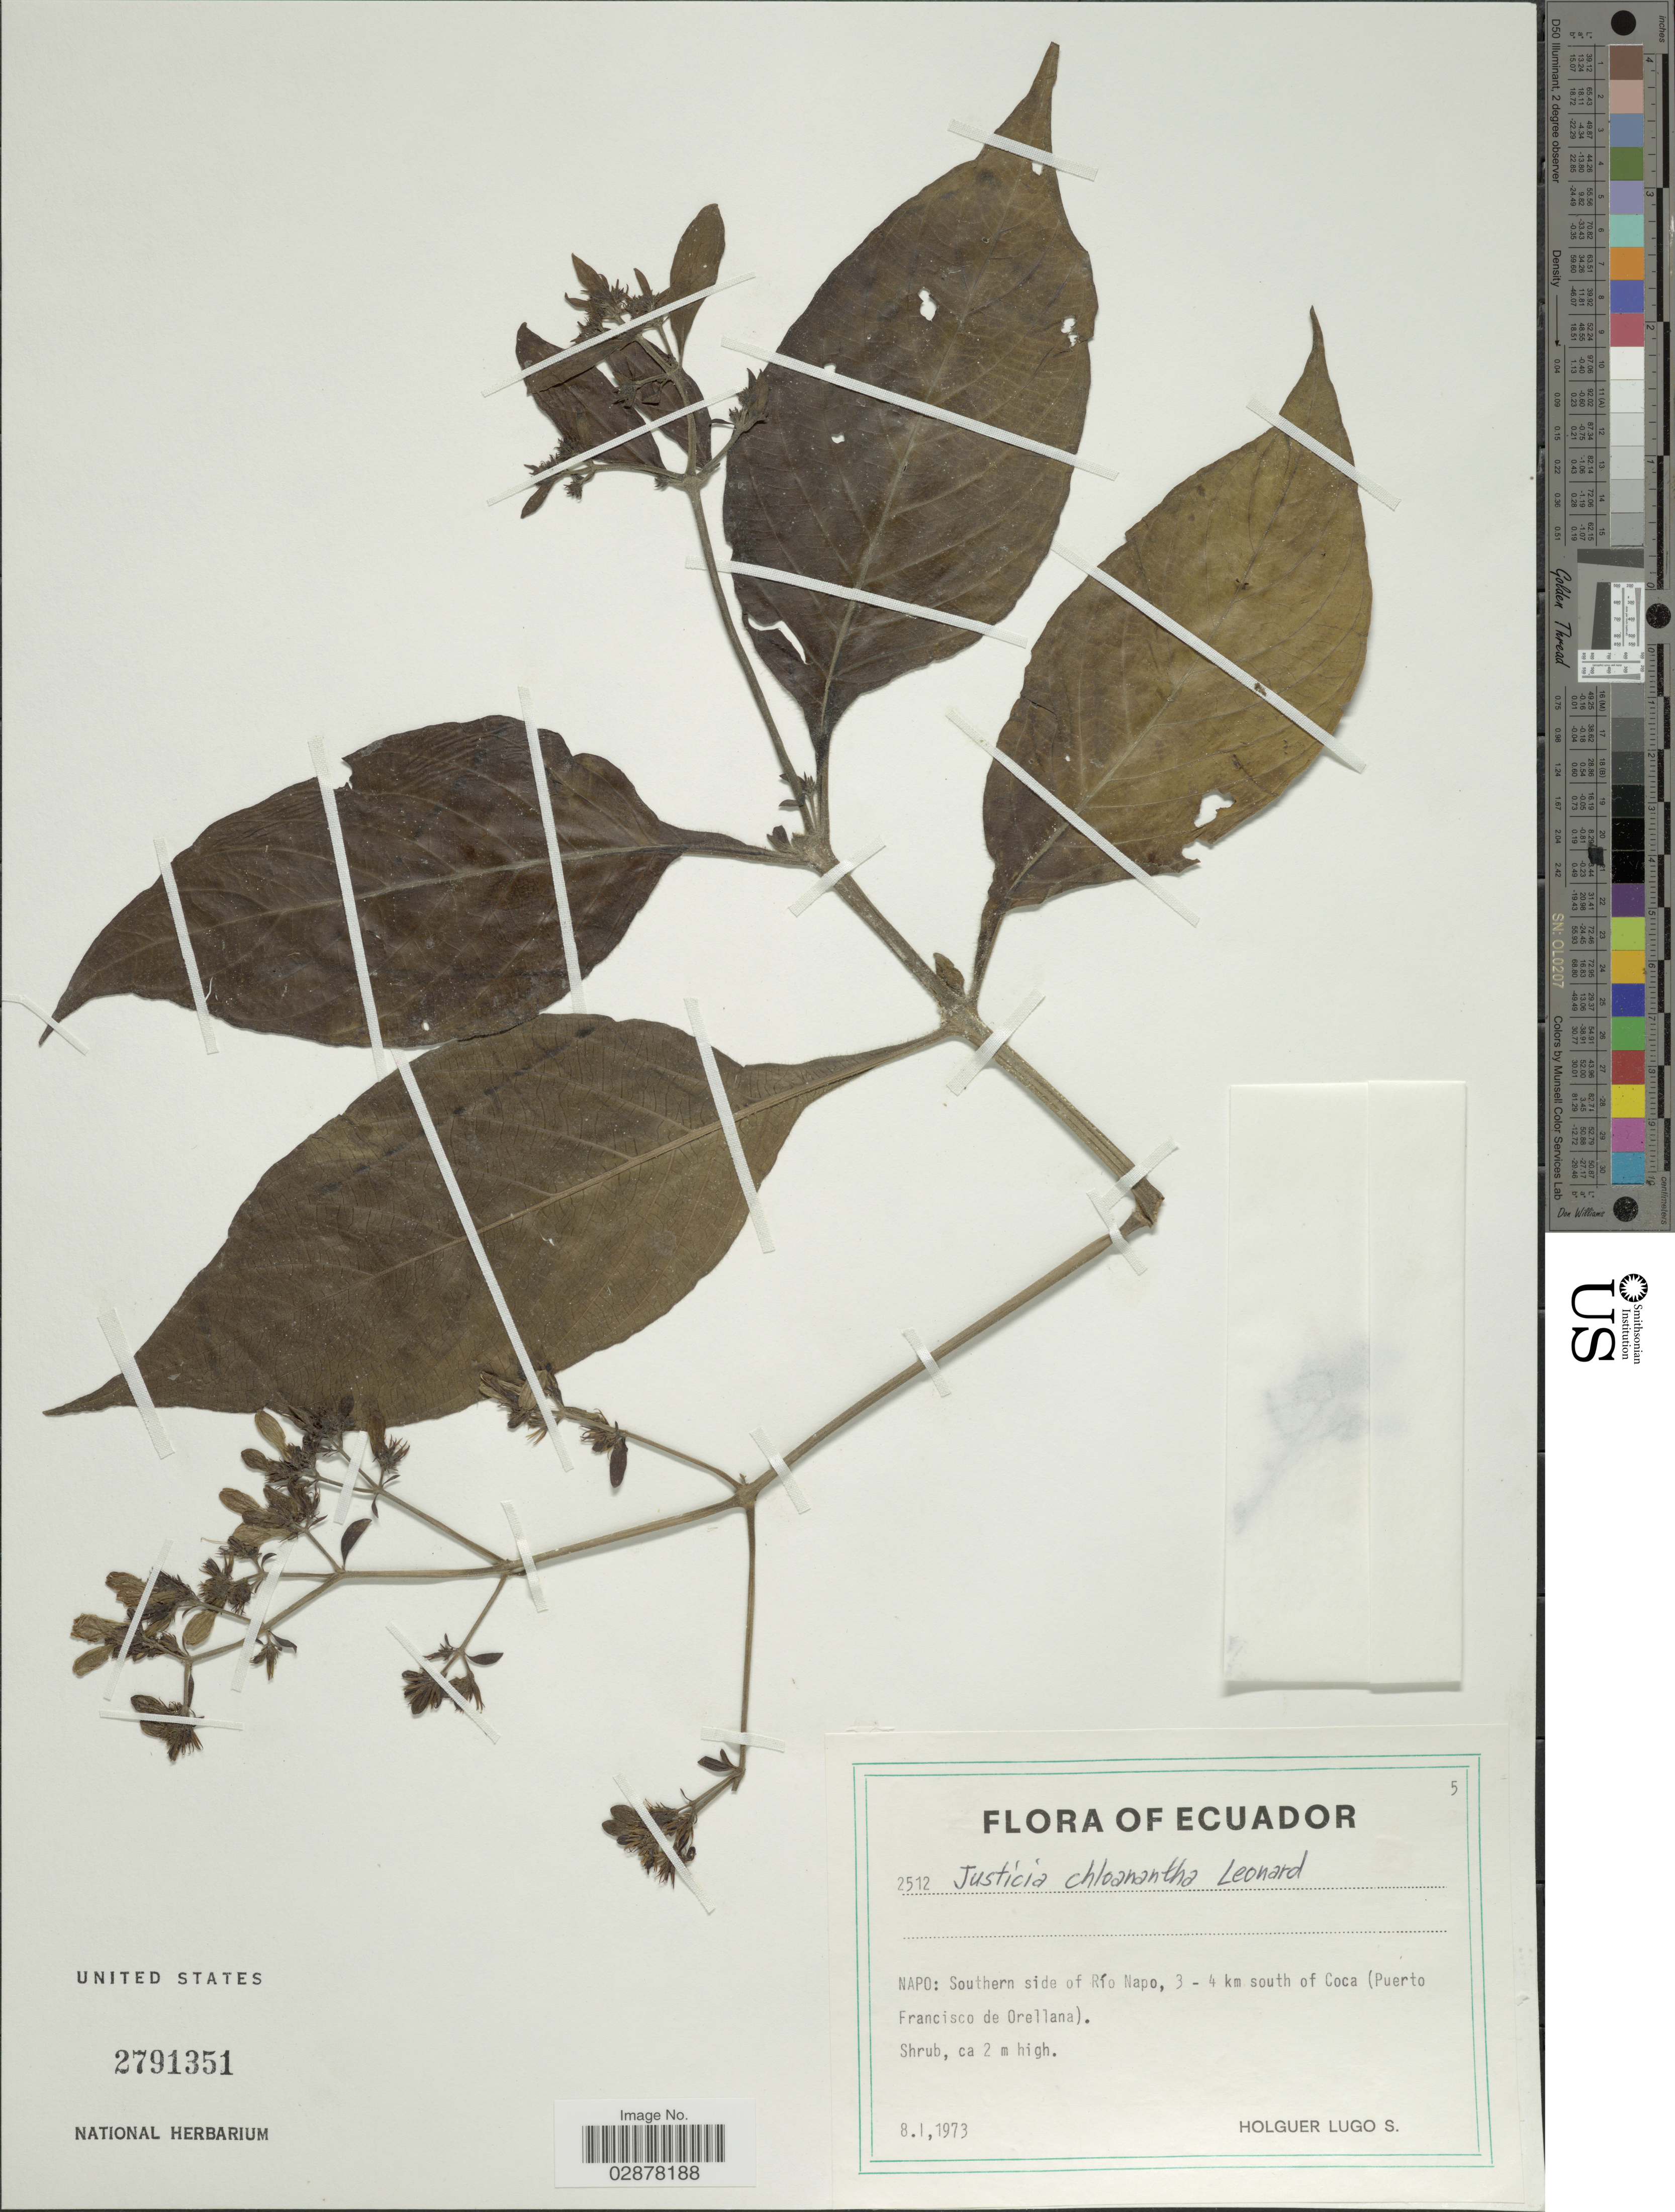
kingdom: Plantae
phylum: Tracheophyta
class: Magnoliopsida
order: Lamiales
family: Acanthaceae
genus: Justicia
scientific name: Justicia chloanantha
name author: Leonard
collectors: H. Lugo S.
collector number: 2512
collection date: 1973-01-08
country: Ecuador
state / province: Napo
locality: Southern side of Río Napo, 3-4 km south of Coca (Puerto Francisco de Orellana).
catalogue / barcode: US 2791351